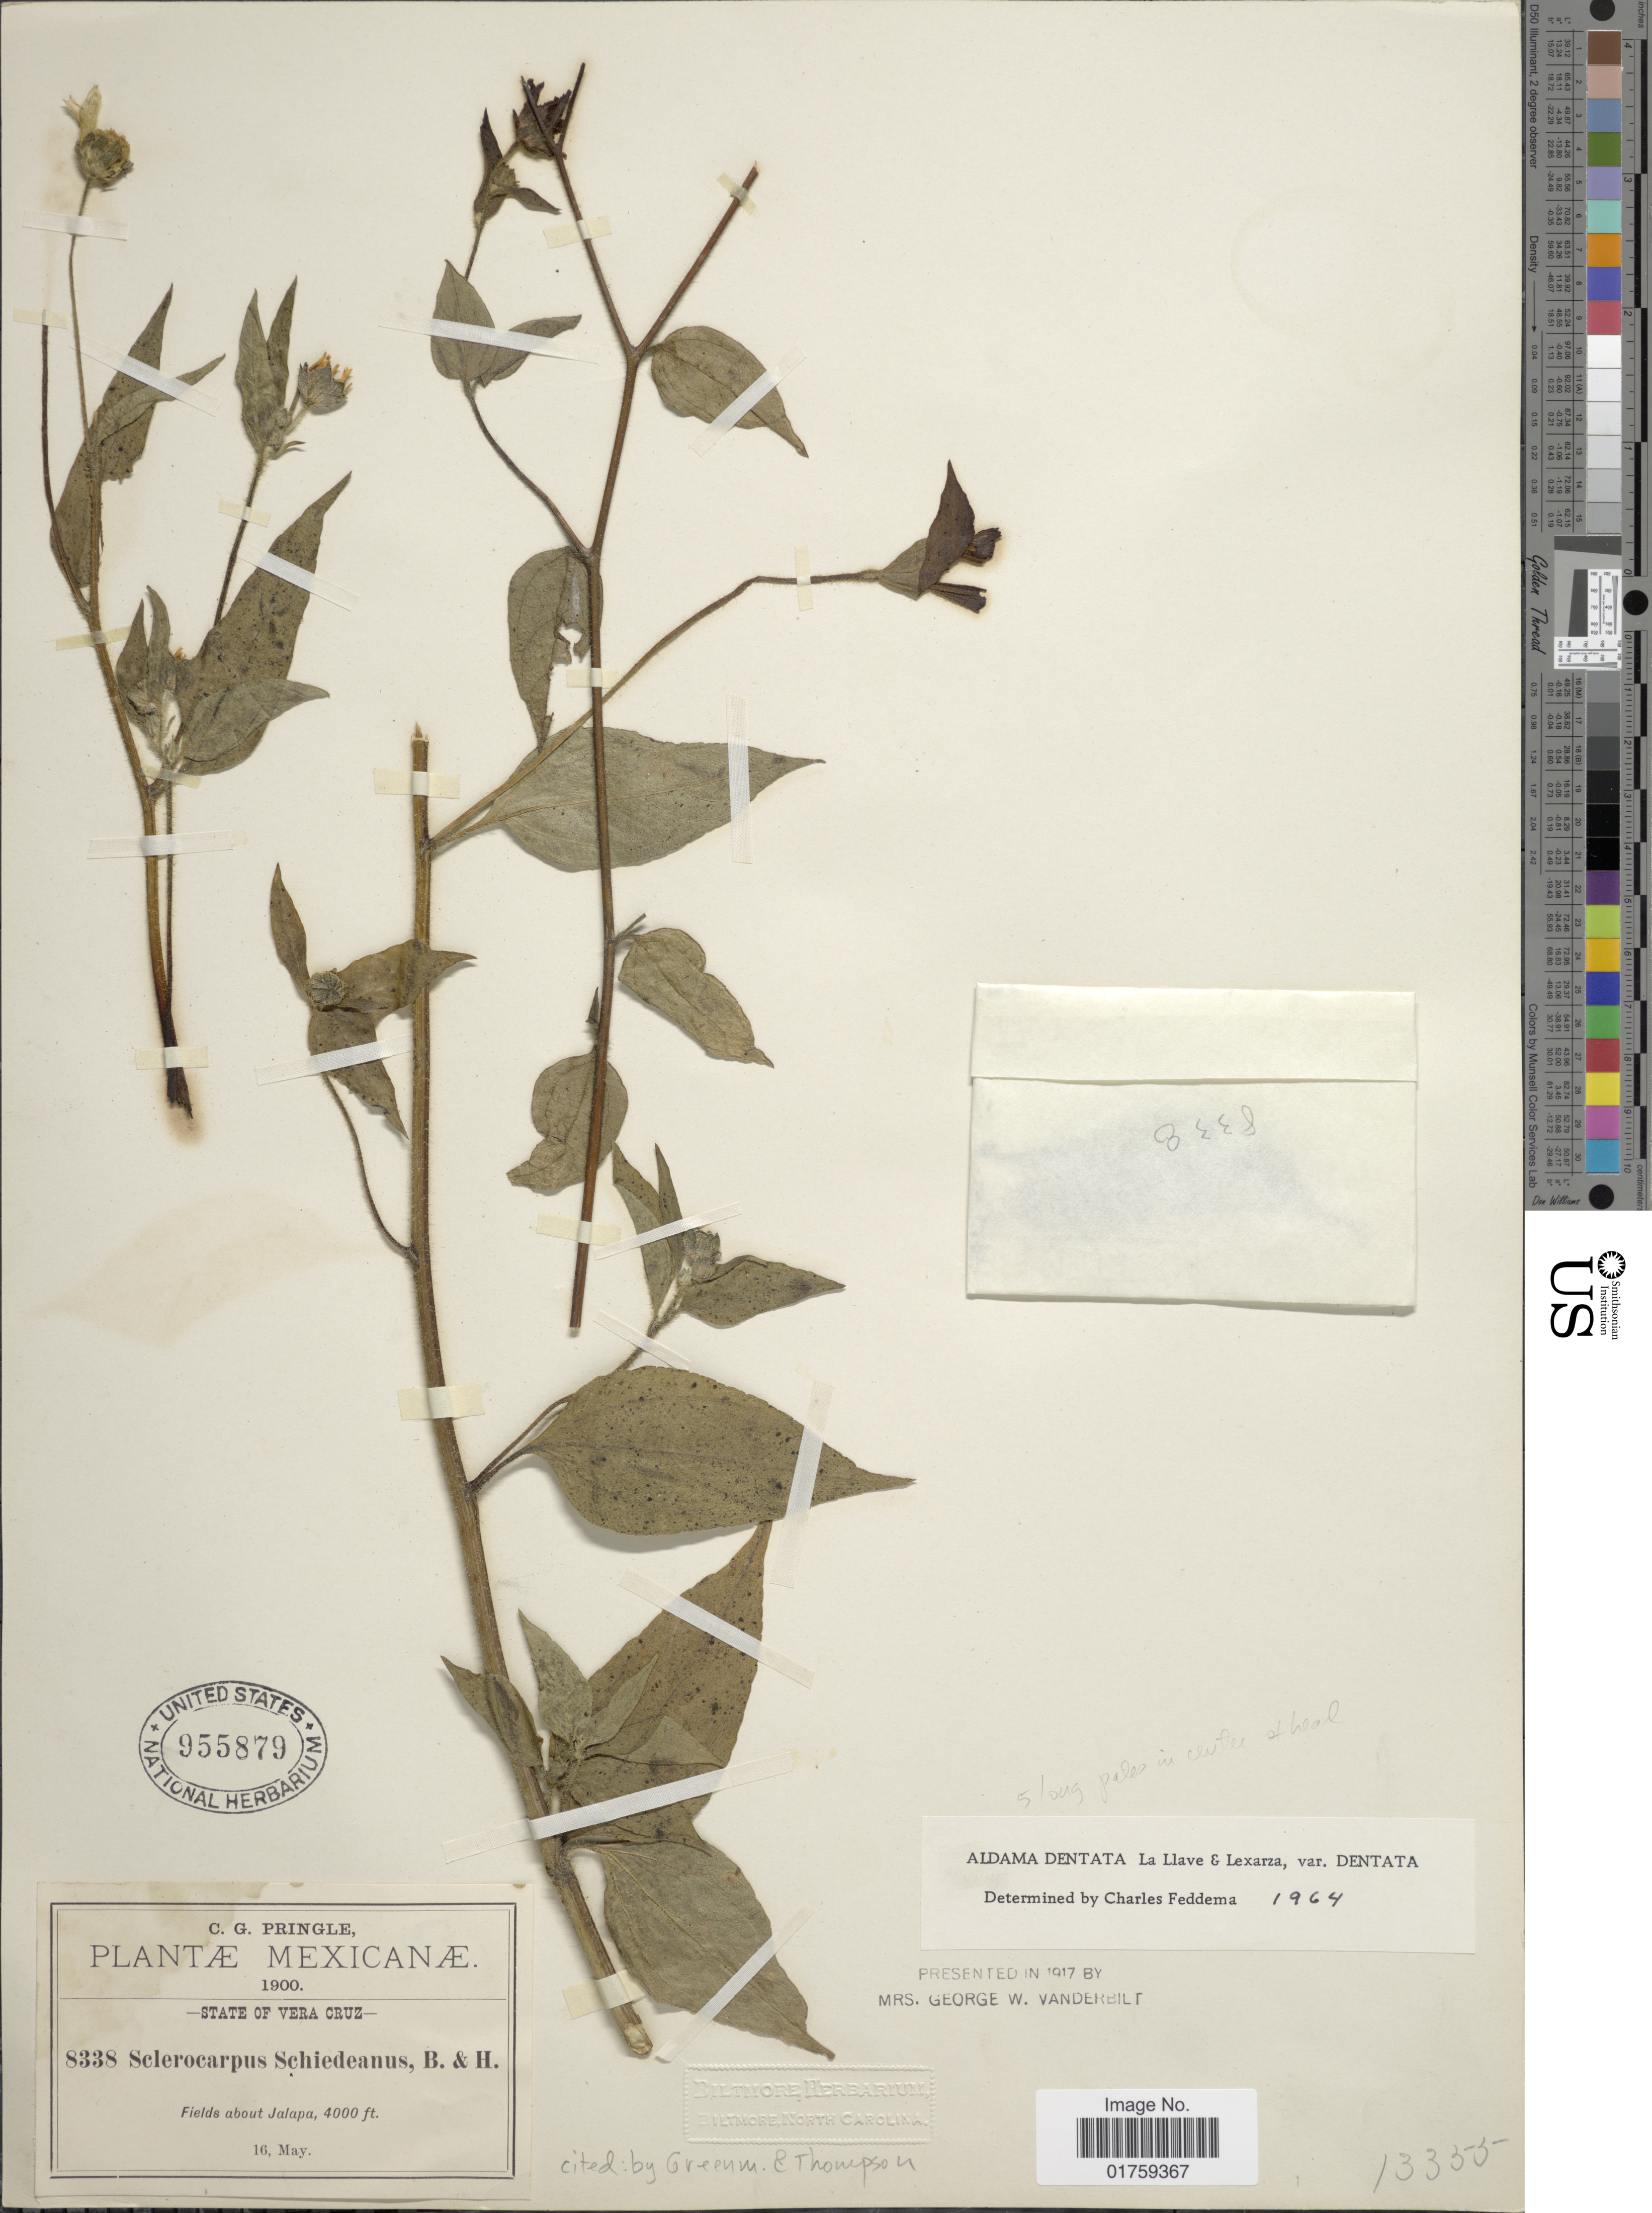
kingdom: Plantae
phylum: Tracheophyta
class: Magnoliopsida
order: Asterales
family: Asteraceae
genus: Sclerocarpus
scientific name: Sclerocarpus dentatus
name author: (La Llave) Benth. & Hook. f. ex Hemsl.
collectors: C. G. Pringle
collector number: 8338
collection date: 1900-05-16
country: Mexico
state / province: Veracruz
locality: State of Vera Cruz. Fields about Jalapa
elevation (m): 1219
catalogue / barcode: US 955879